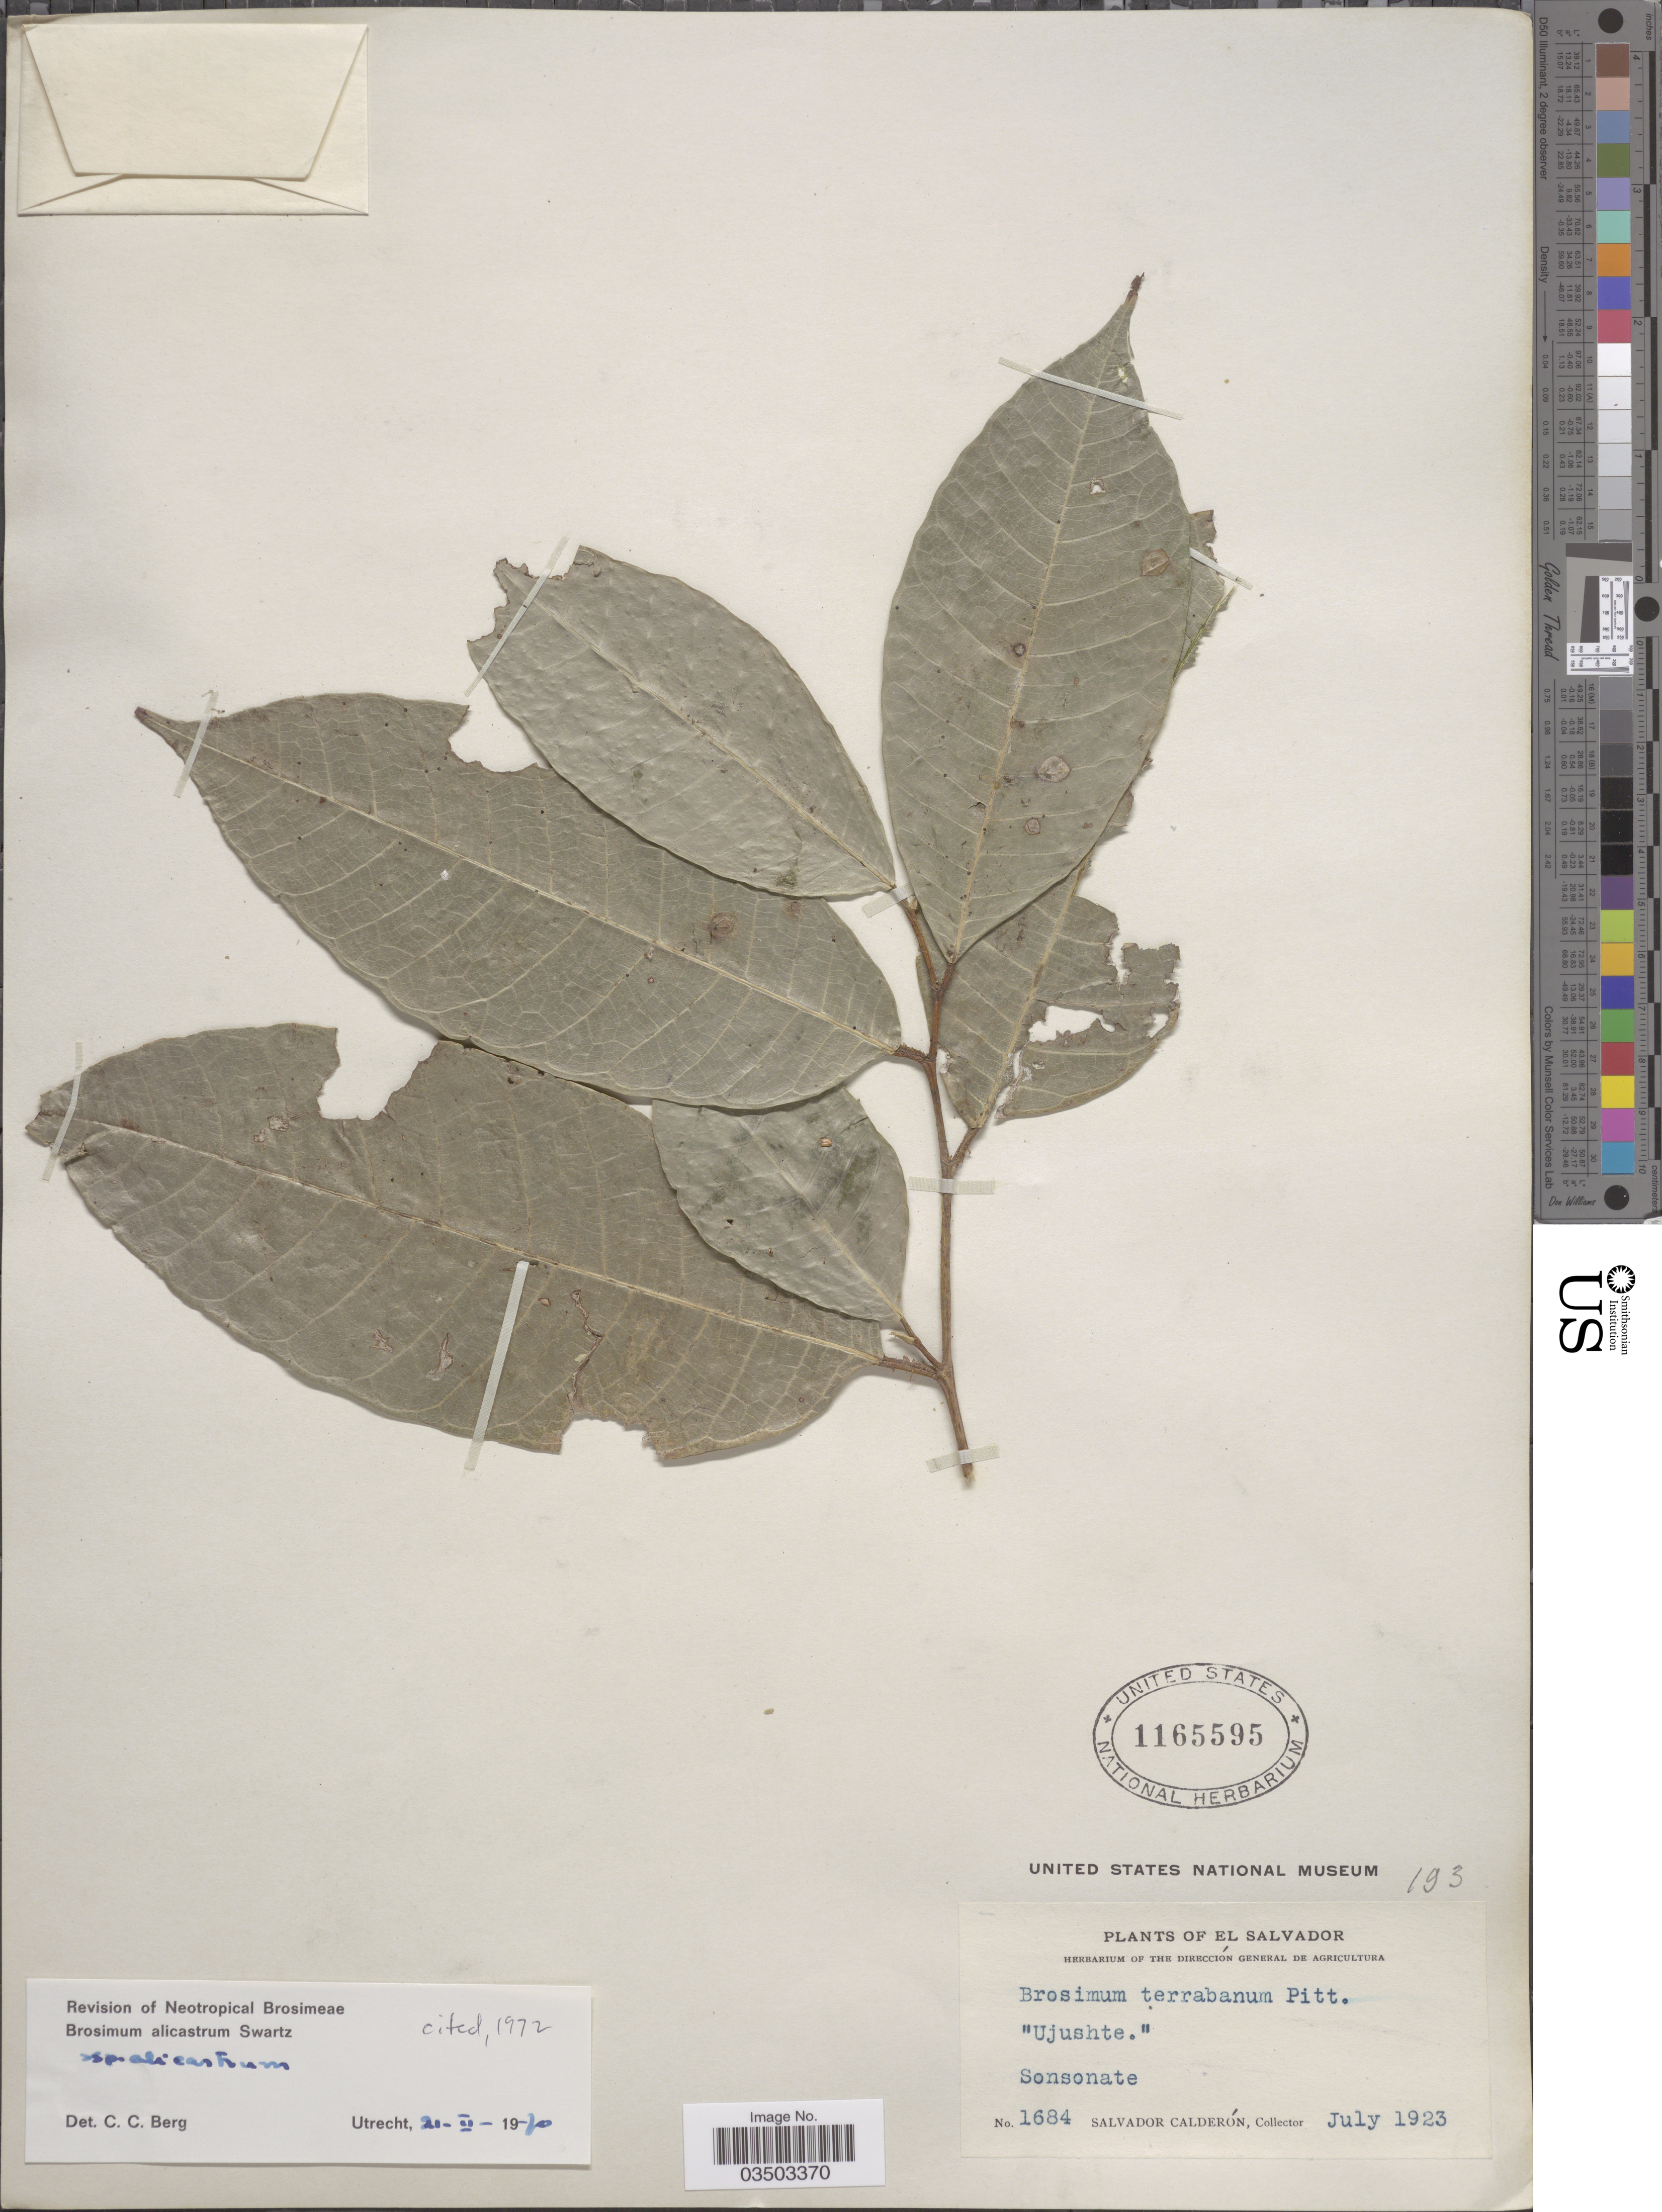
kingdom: Plantae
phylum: Tracheophyta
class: Magnoliopsida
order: Rosales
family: Moraceae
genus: Brosimum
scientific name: Brosimum alicastrum subsp. alicastrum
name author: Sw.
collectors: S. Calderón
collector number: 1684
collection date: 1923-07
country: El Salvador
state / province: Sonsonate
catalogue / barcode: US 1165595